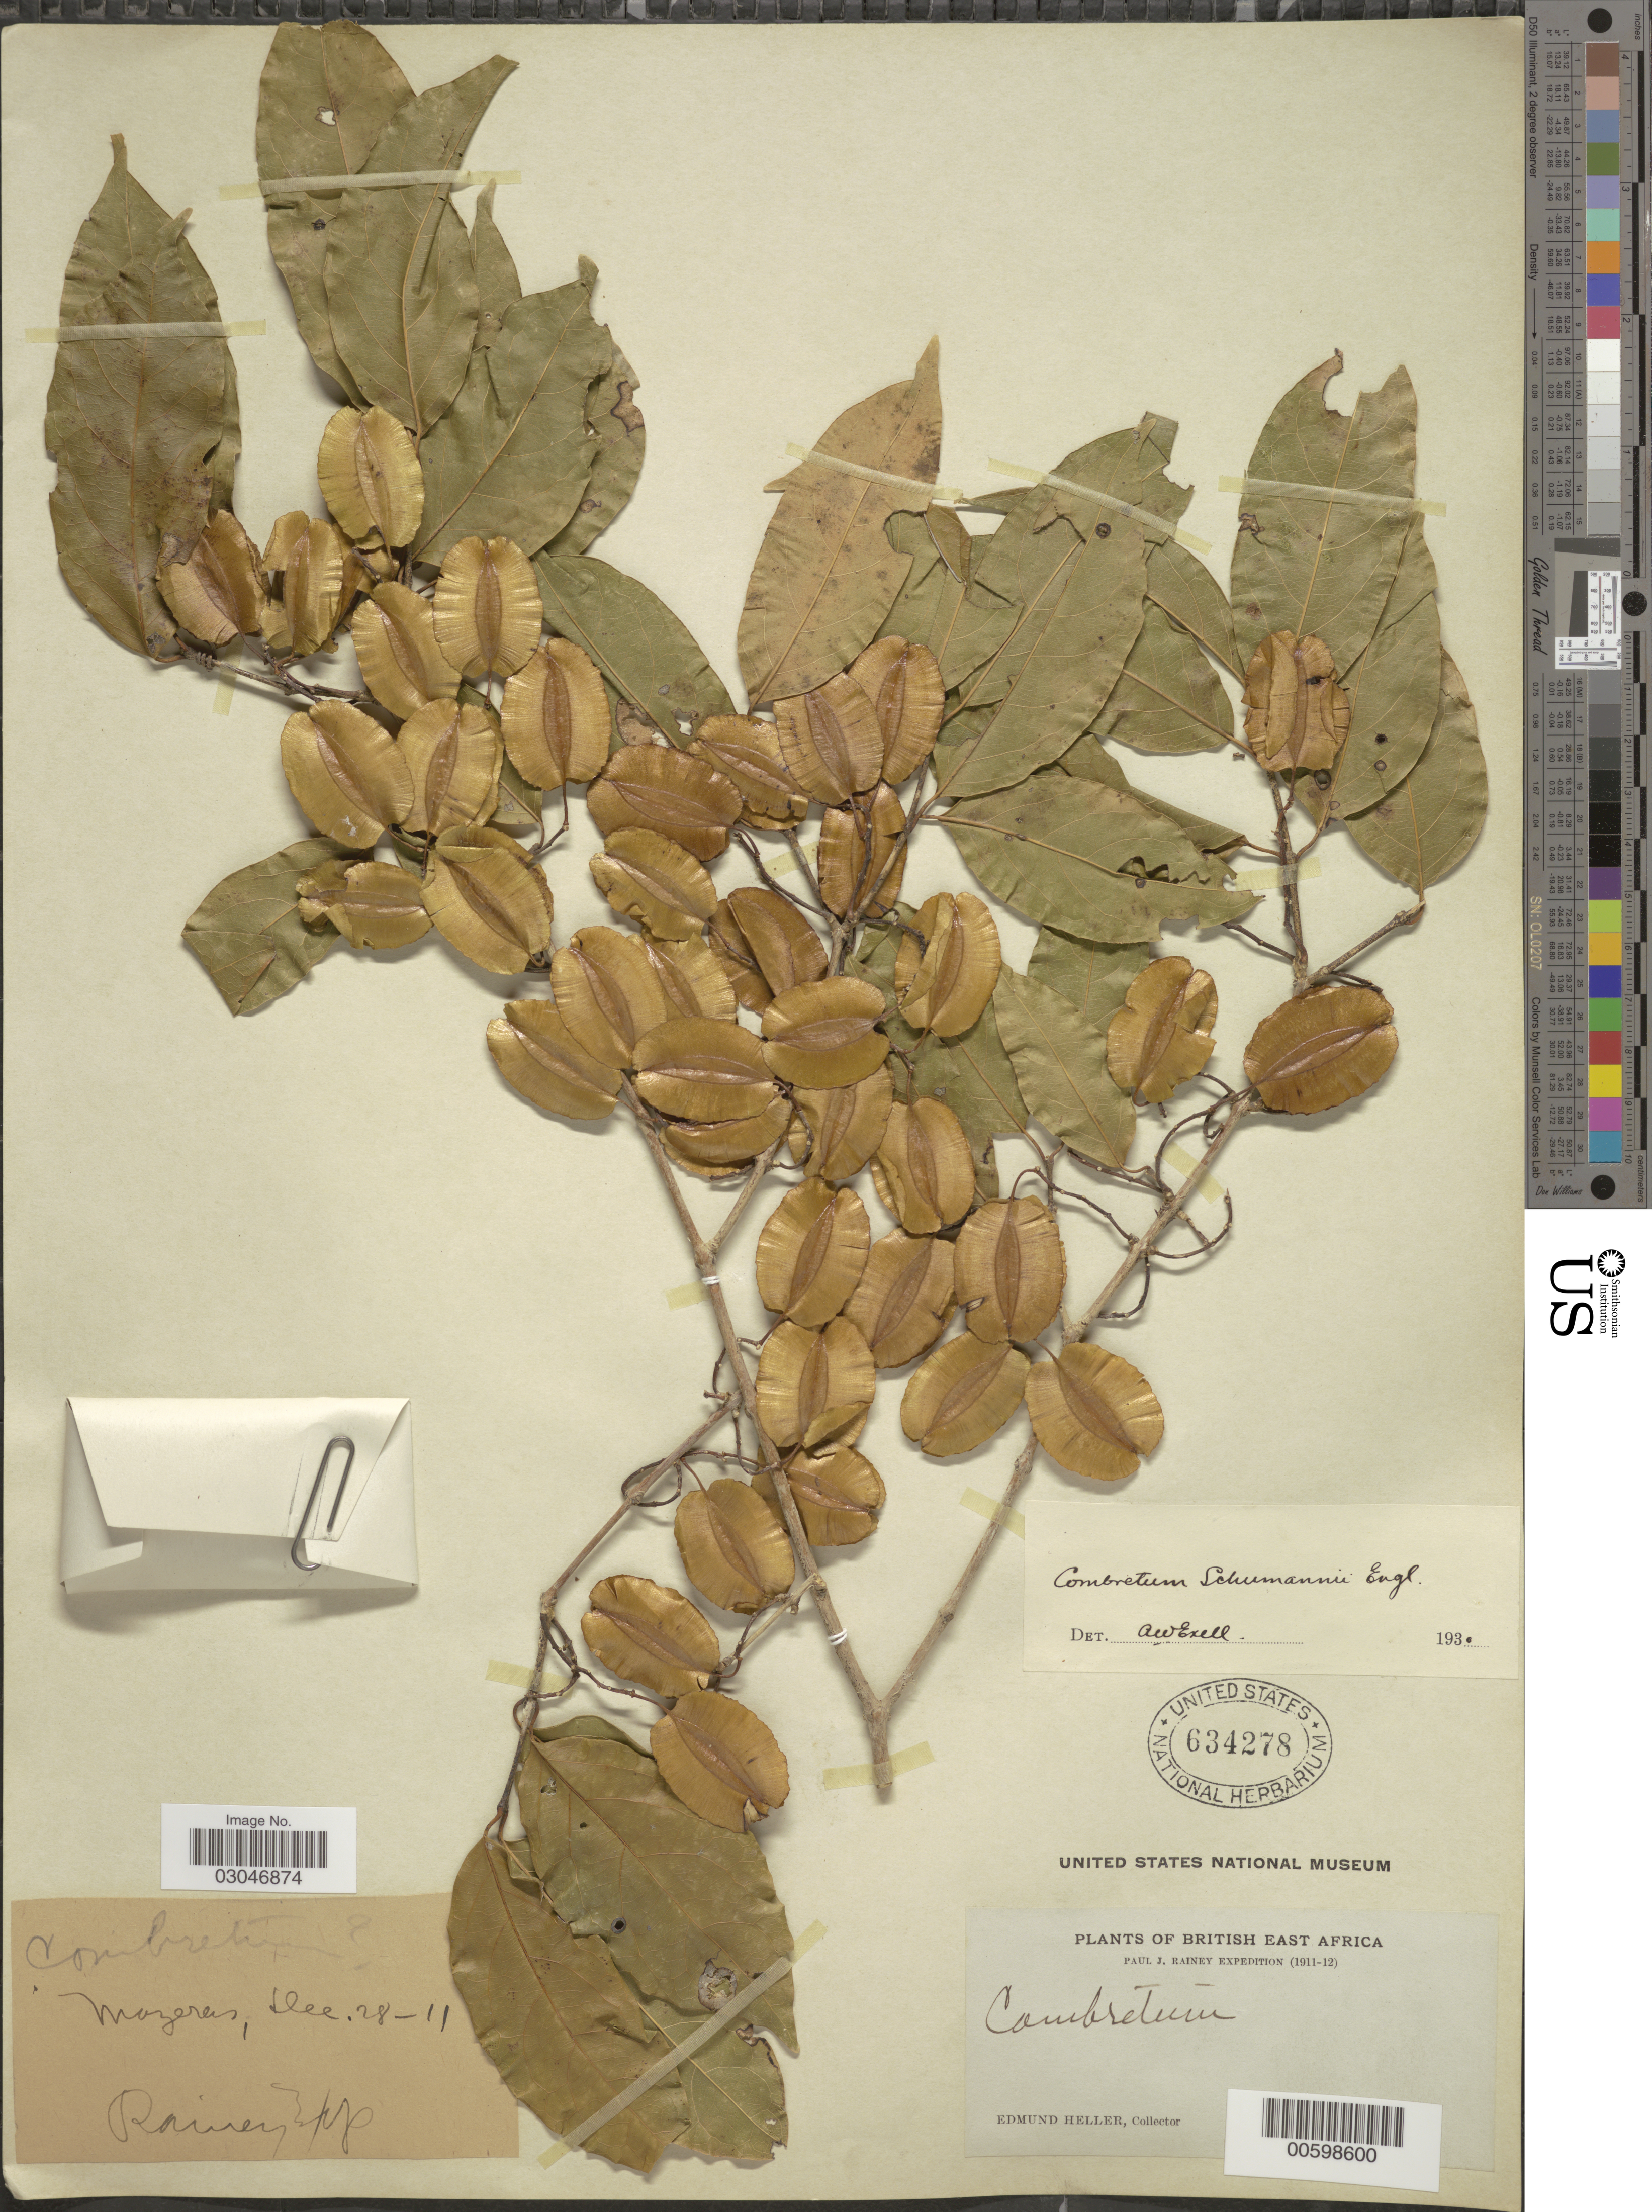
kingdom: Plantae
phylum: Tracheophyta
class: Magnoliopsida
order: Myrtales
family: Combretaceae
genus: Combretum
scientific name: Combretum schumannii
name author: Engl.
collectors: E. Heller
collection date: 1911-12-28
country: Kenya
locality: British East Africa, Mazeras.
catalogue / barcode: US 634278